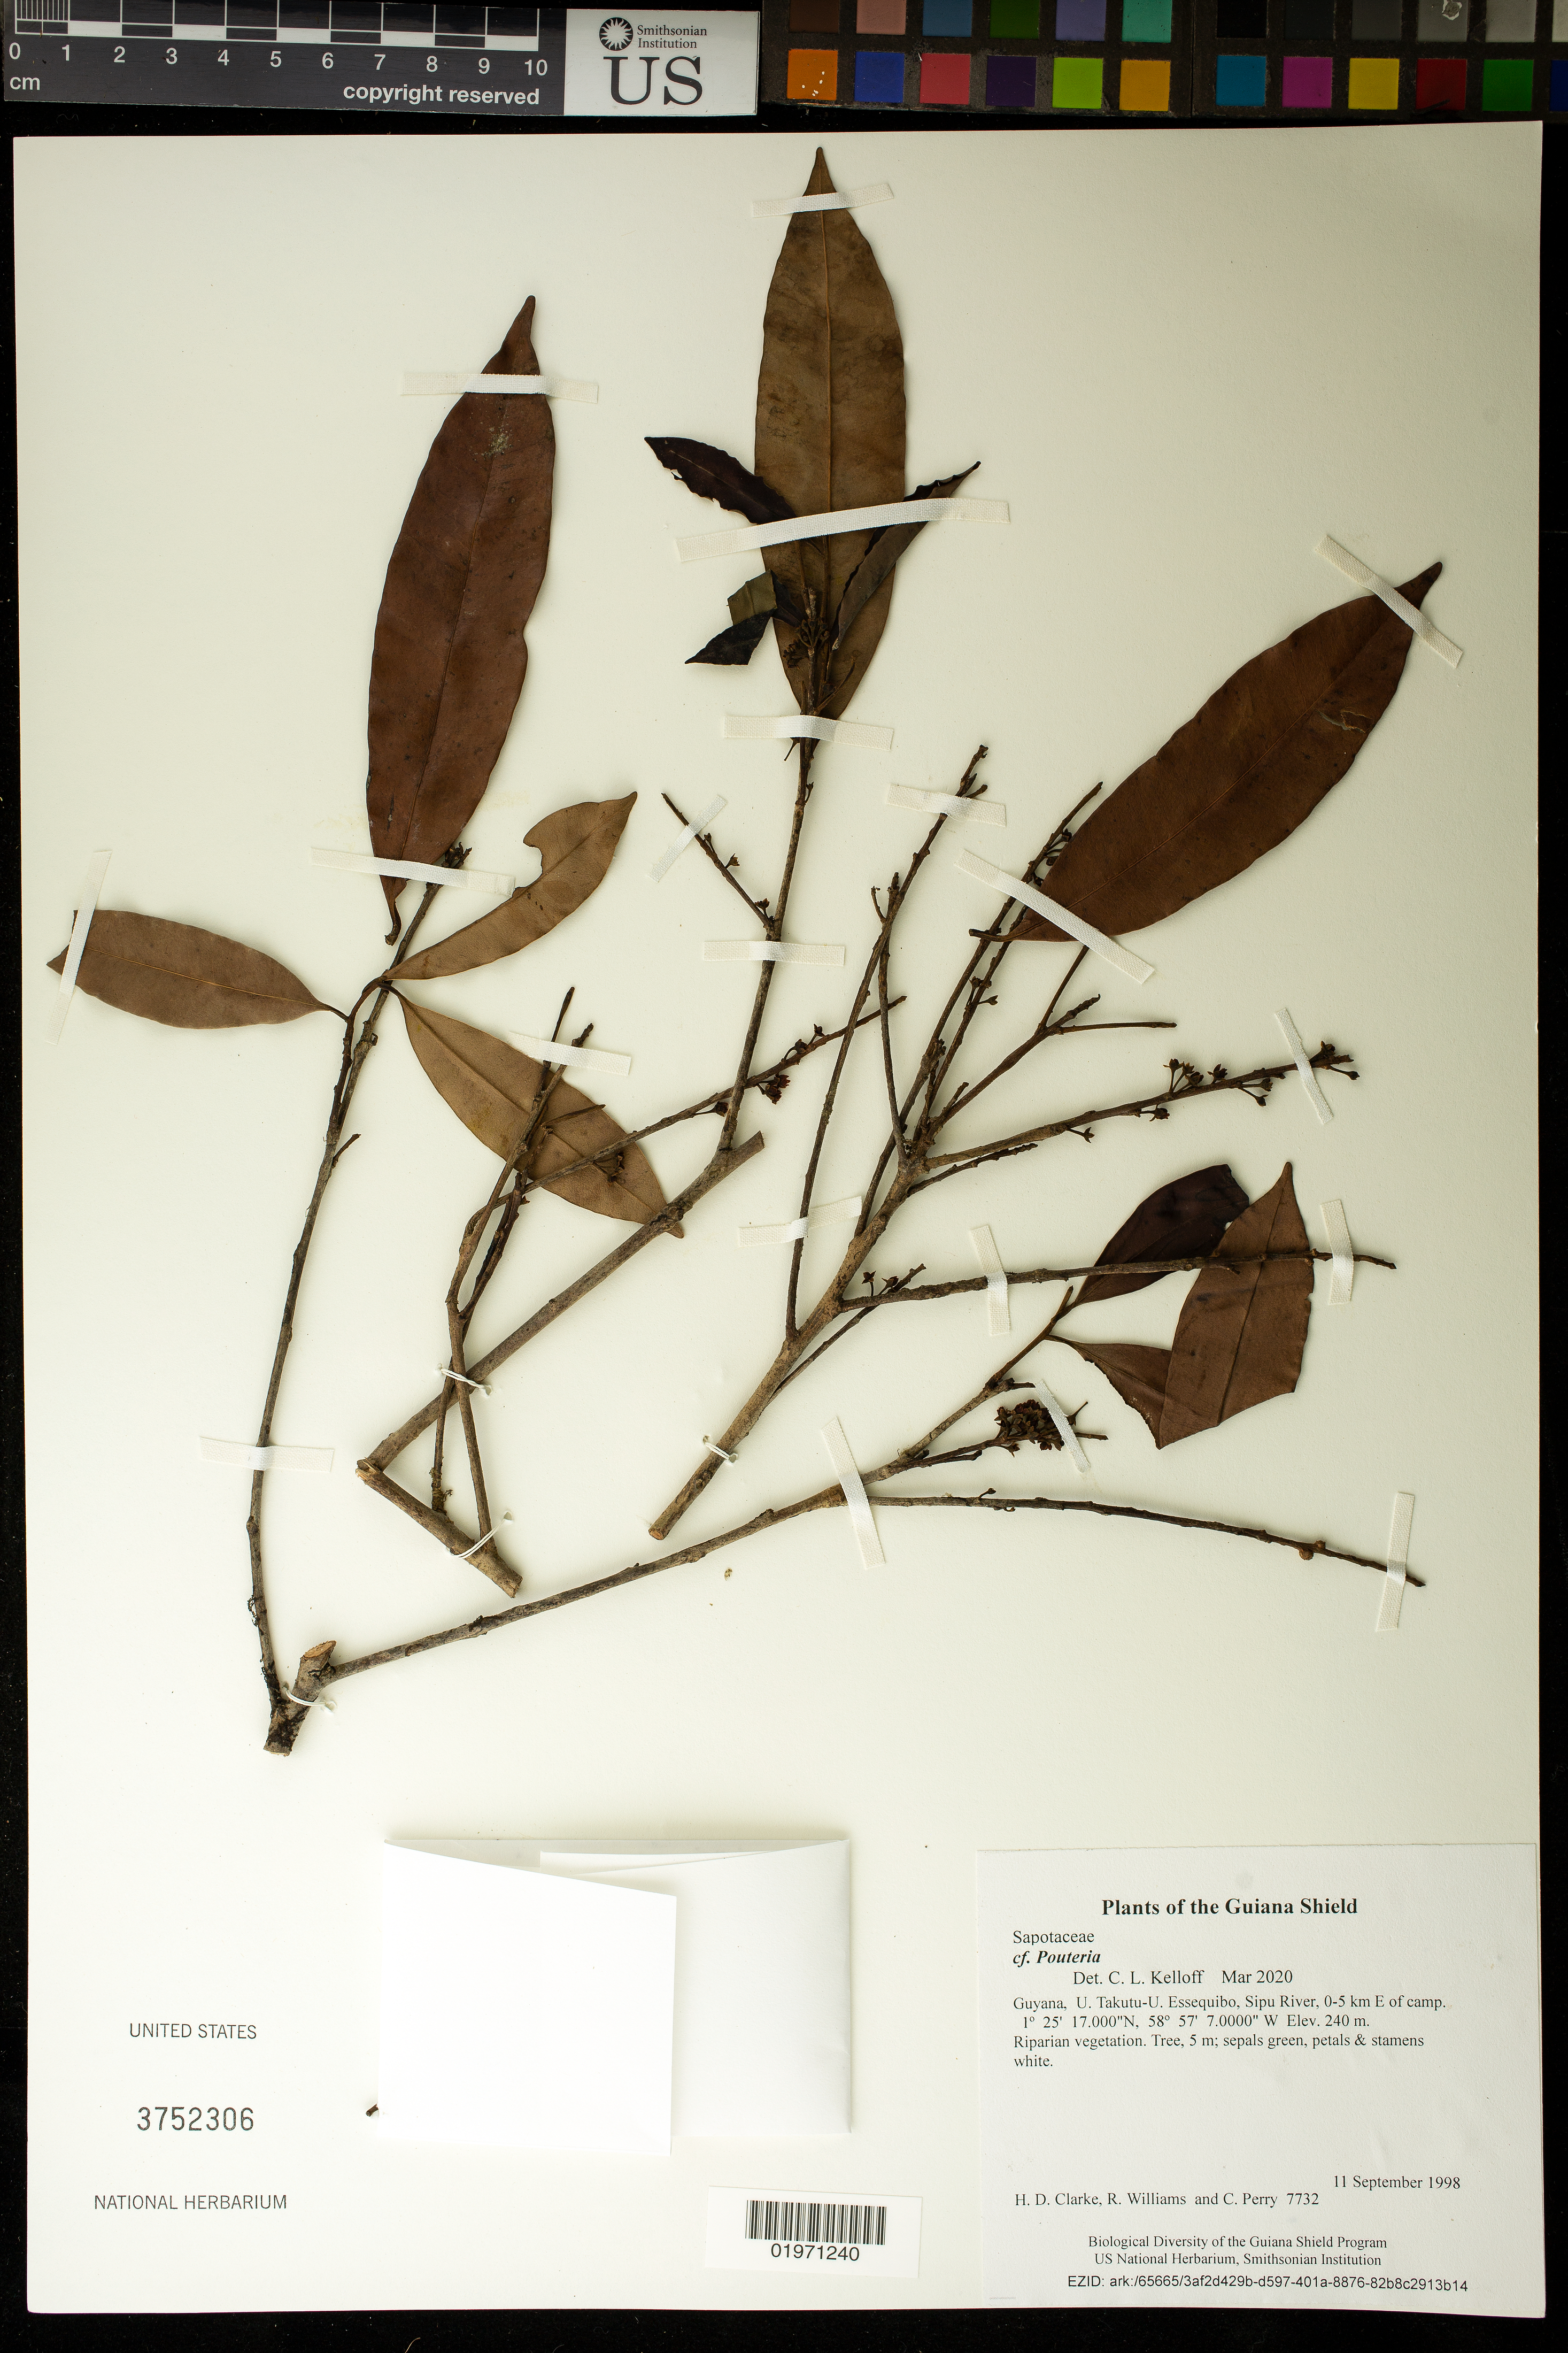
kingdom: Plantae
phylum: Tracheophyta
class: Magnoliopsida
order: Ericales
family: Sapotaceae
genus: Pouteria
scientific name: Pouteria sp.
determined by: Kelloff, C. L.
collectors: H. D. Clarke, R. Williams & C. Perry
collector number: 7732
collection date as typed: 11 September 1998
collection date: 1998-09-11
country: Guyana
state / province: U. Takutu-U. Essequibo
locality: Sipu River, 0-5 km E of camp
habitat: Riparian vegetation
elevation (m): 240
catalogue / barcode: US 3752306